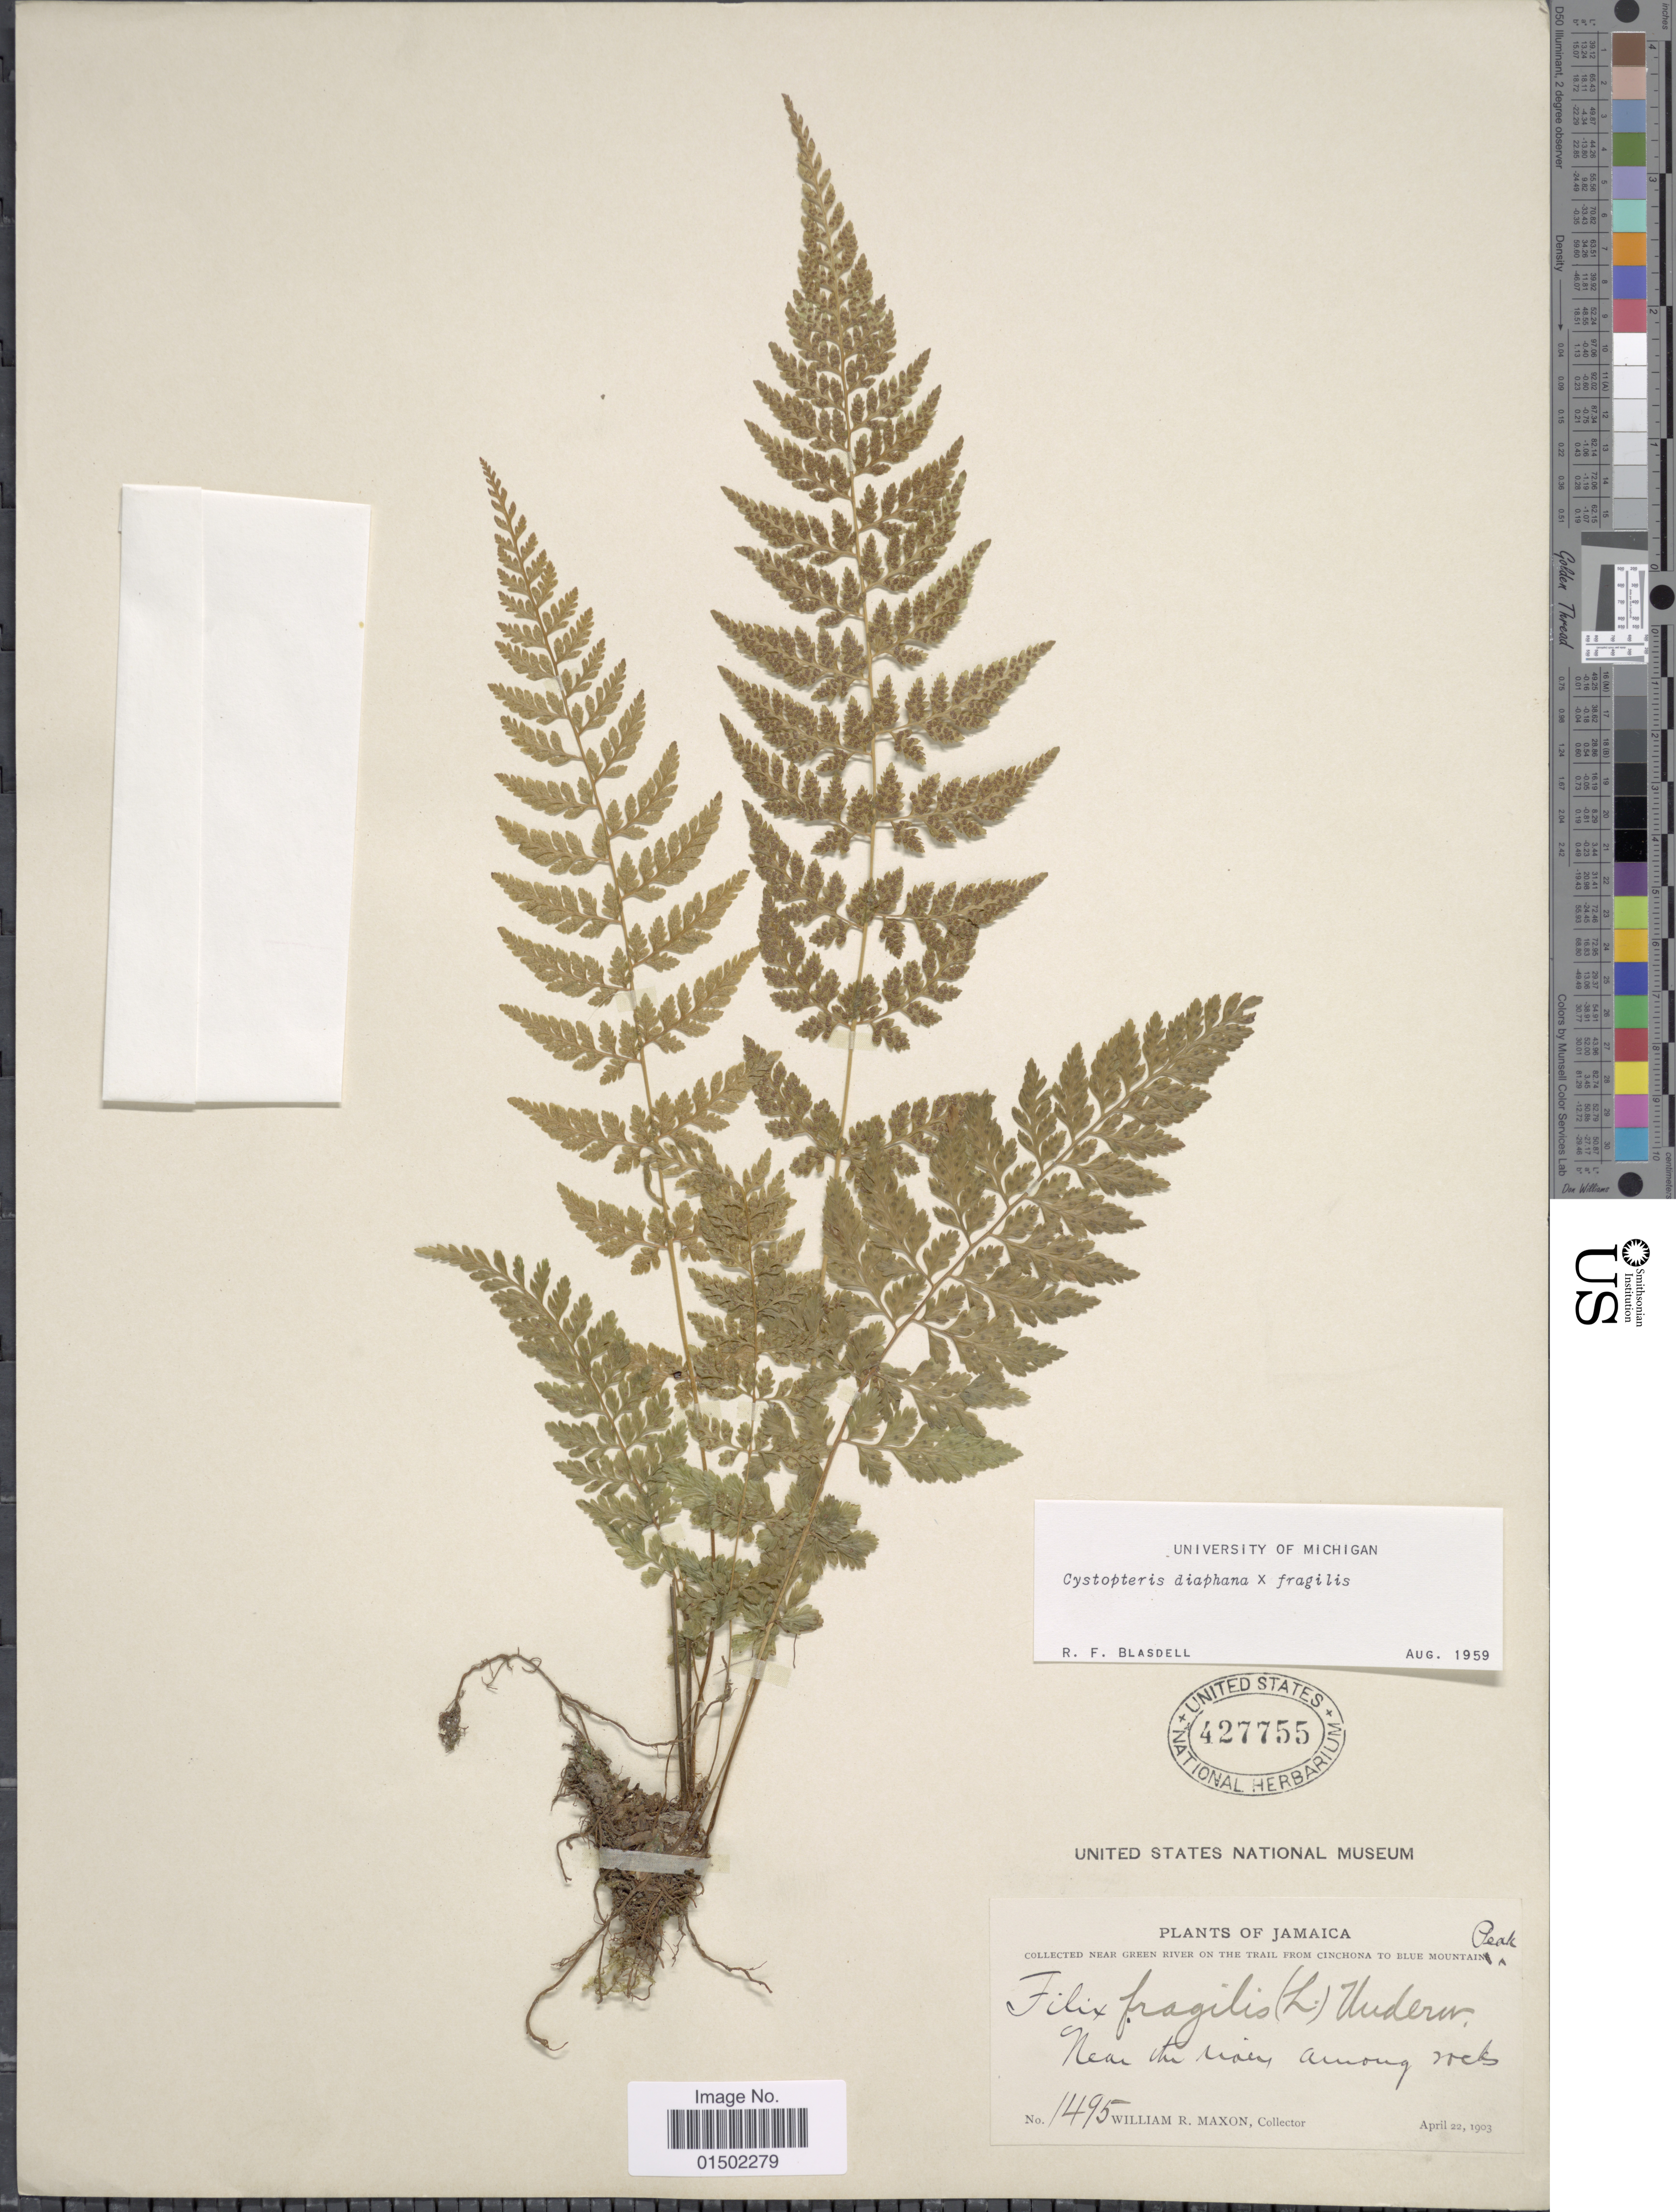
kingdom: Plantae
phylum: Tracheophyta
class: Polypodiopsida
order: Polypodiales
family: Cystopteridaceae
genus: Cystopteris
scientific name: Cystopteris diaphana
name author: (Bory) Blasdell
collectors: W. R. Maxon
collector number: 1495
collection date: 1903-04-22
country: Jamaica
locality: Near Green River on the Trail from Cinchona to Blue Mountain Peak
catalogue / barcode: US 427755